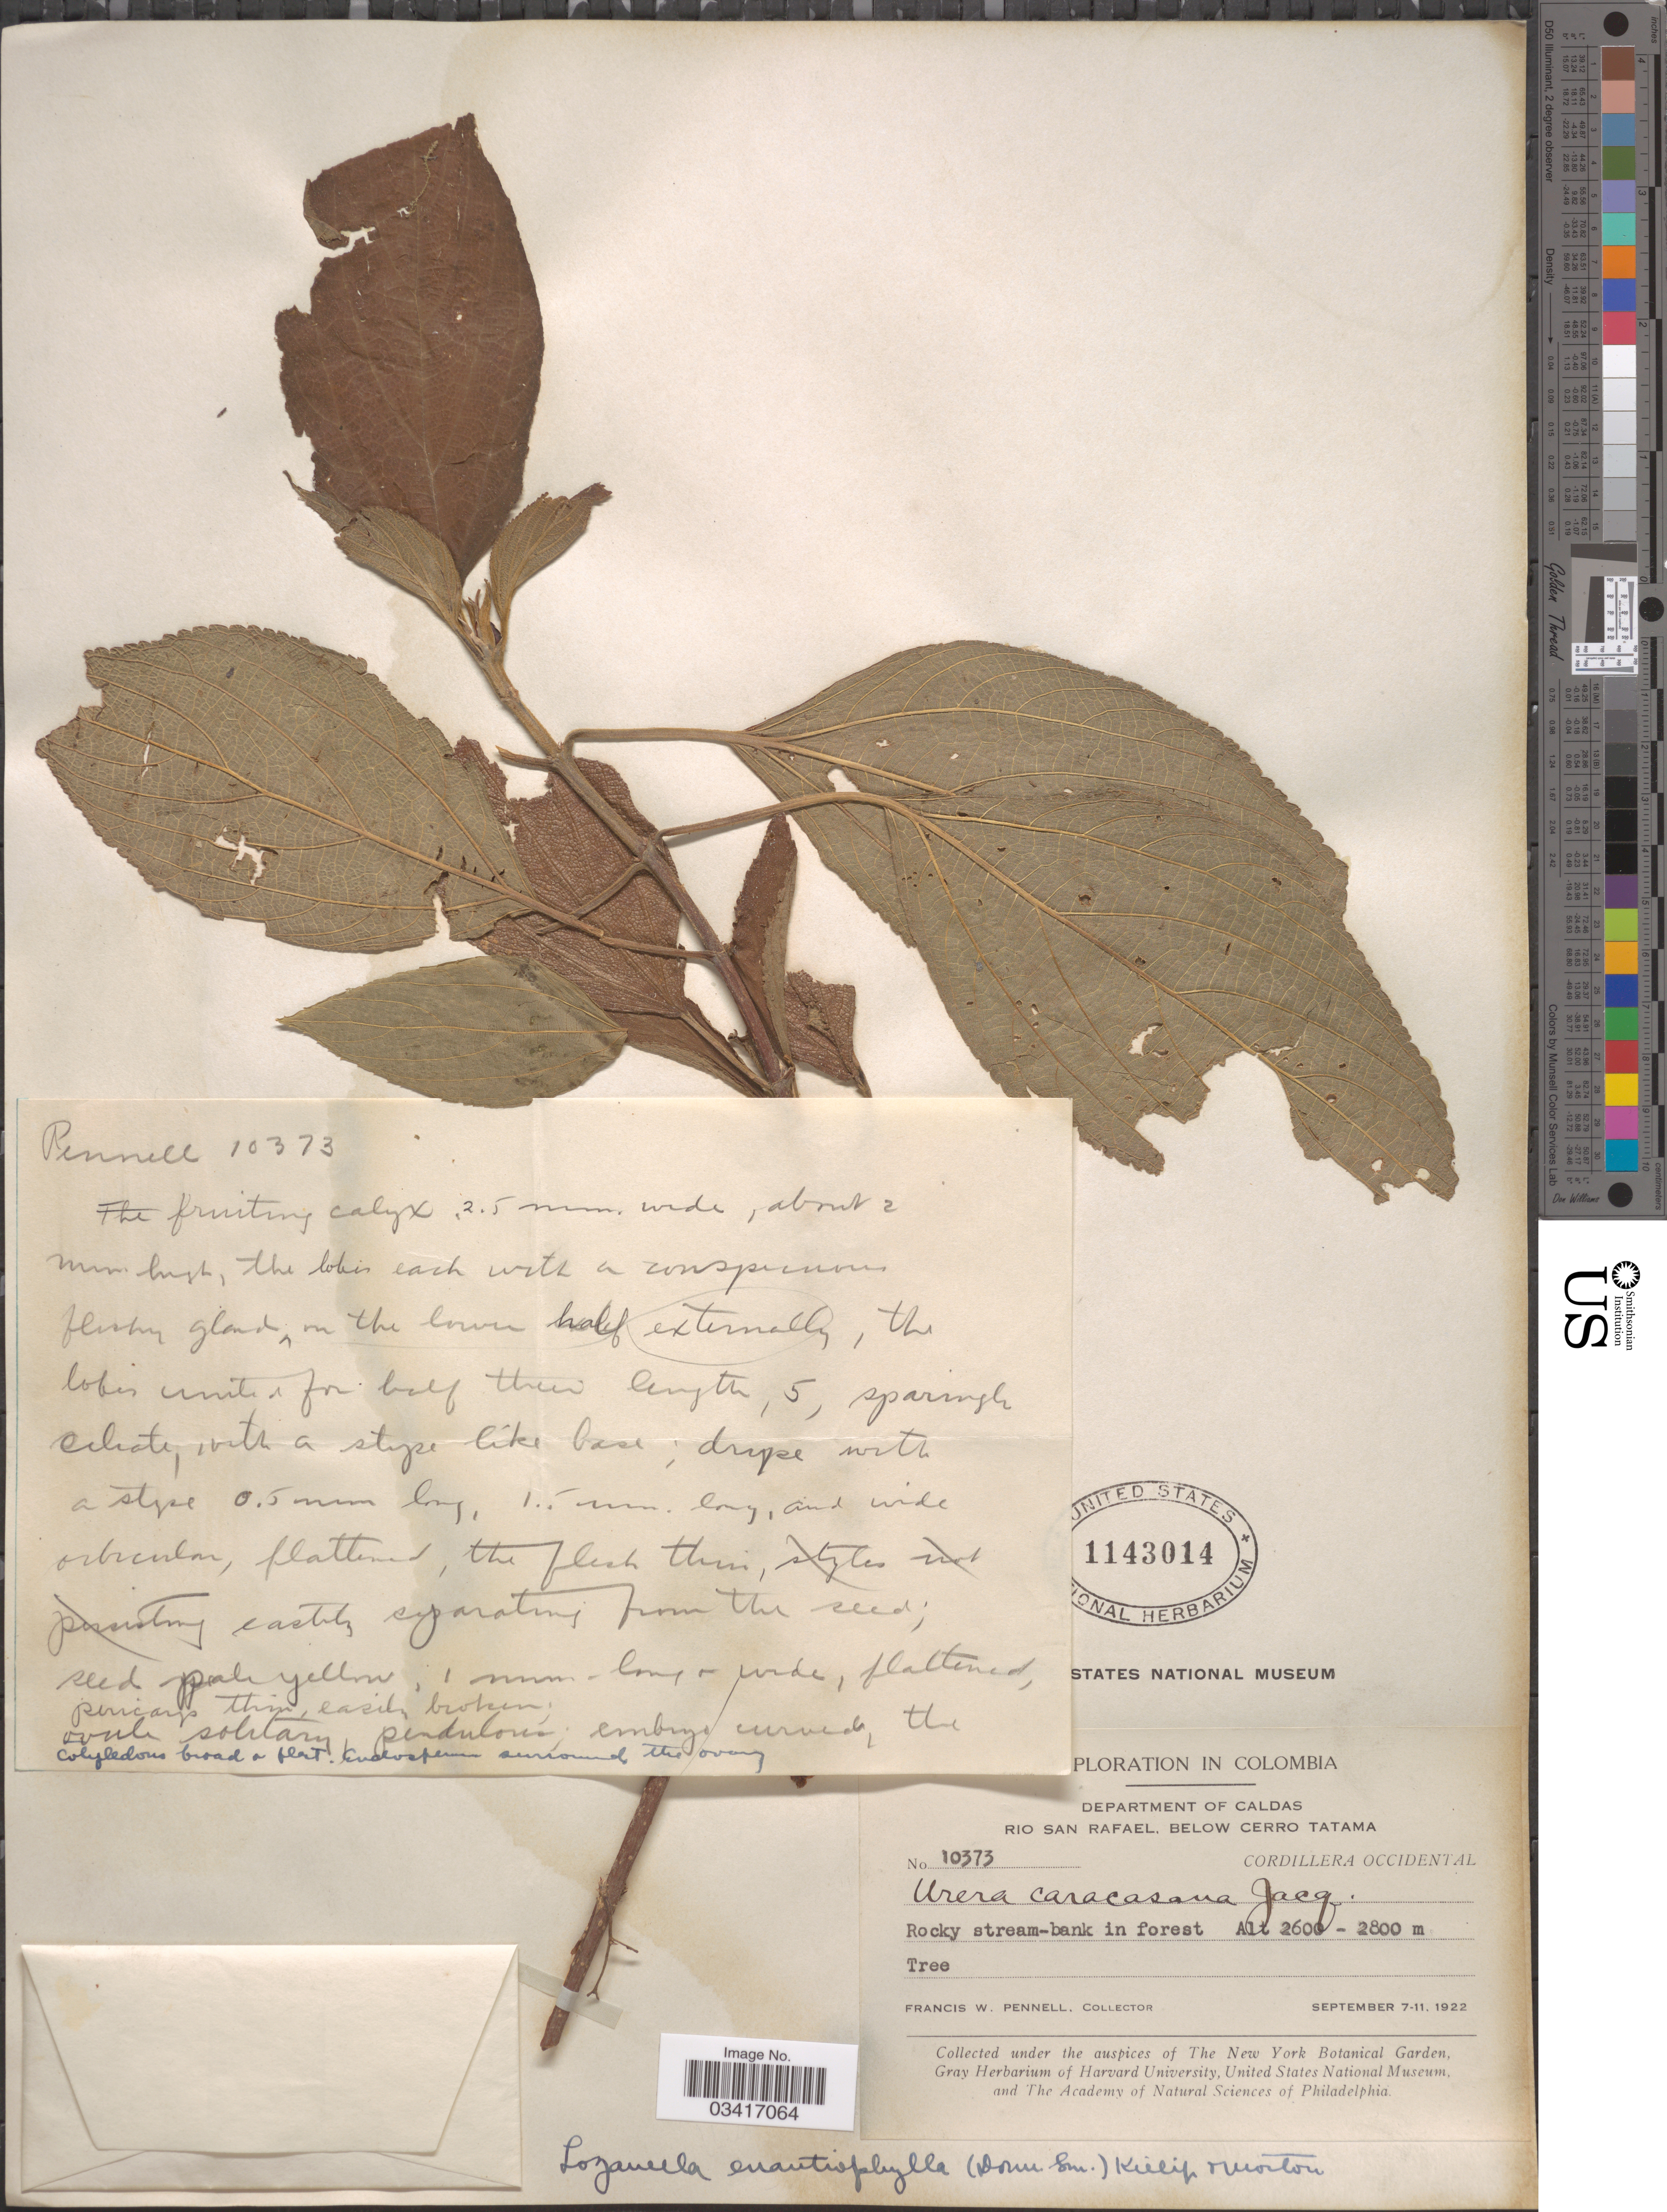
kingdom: Plantae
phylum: Tracheophyta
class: Magnoliopsida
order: Rosales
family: Cannabaceae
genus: Lozanella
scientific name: Lozanella enantiophylla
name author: (Donn. Sm.) Killip & C.V. Morton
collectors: F. W. Pennell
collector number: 10373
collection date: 1922-09-07/1922-09-11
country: Colombia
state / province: Caldas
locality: Department of Caldas. Rio San Rafael, below Cerro Tatama. Cordillera Occidental.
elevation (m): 2600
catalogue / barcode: US 1143014